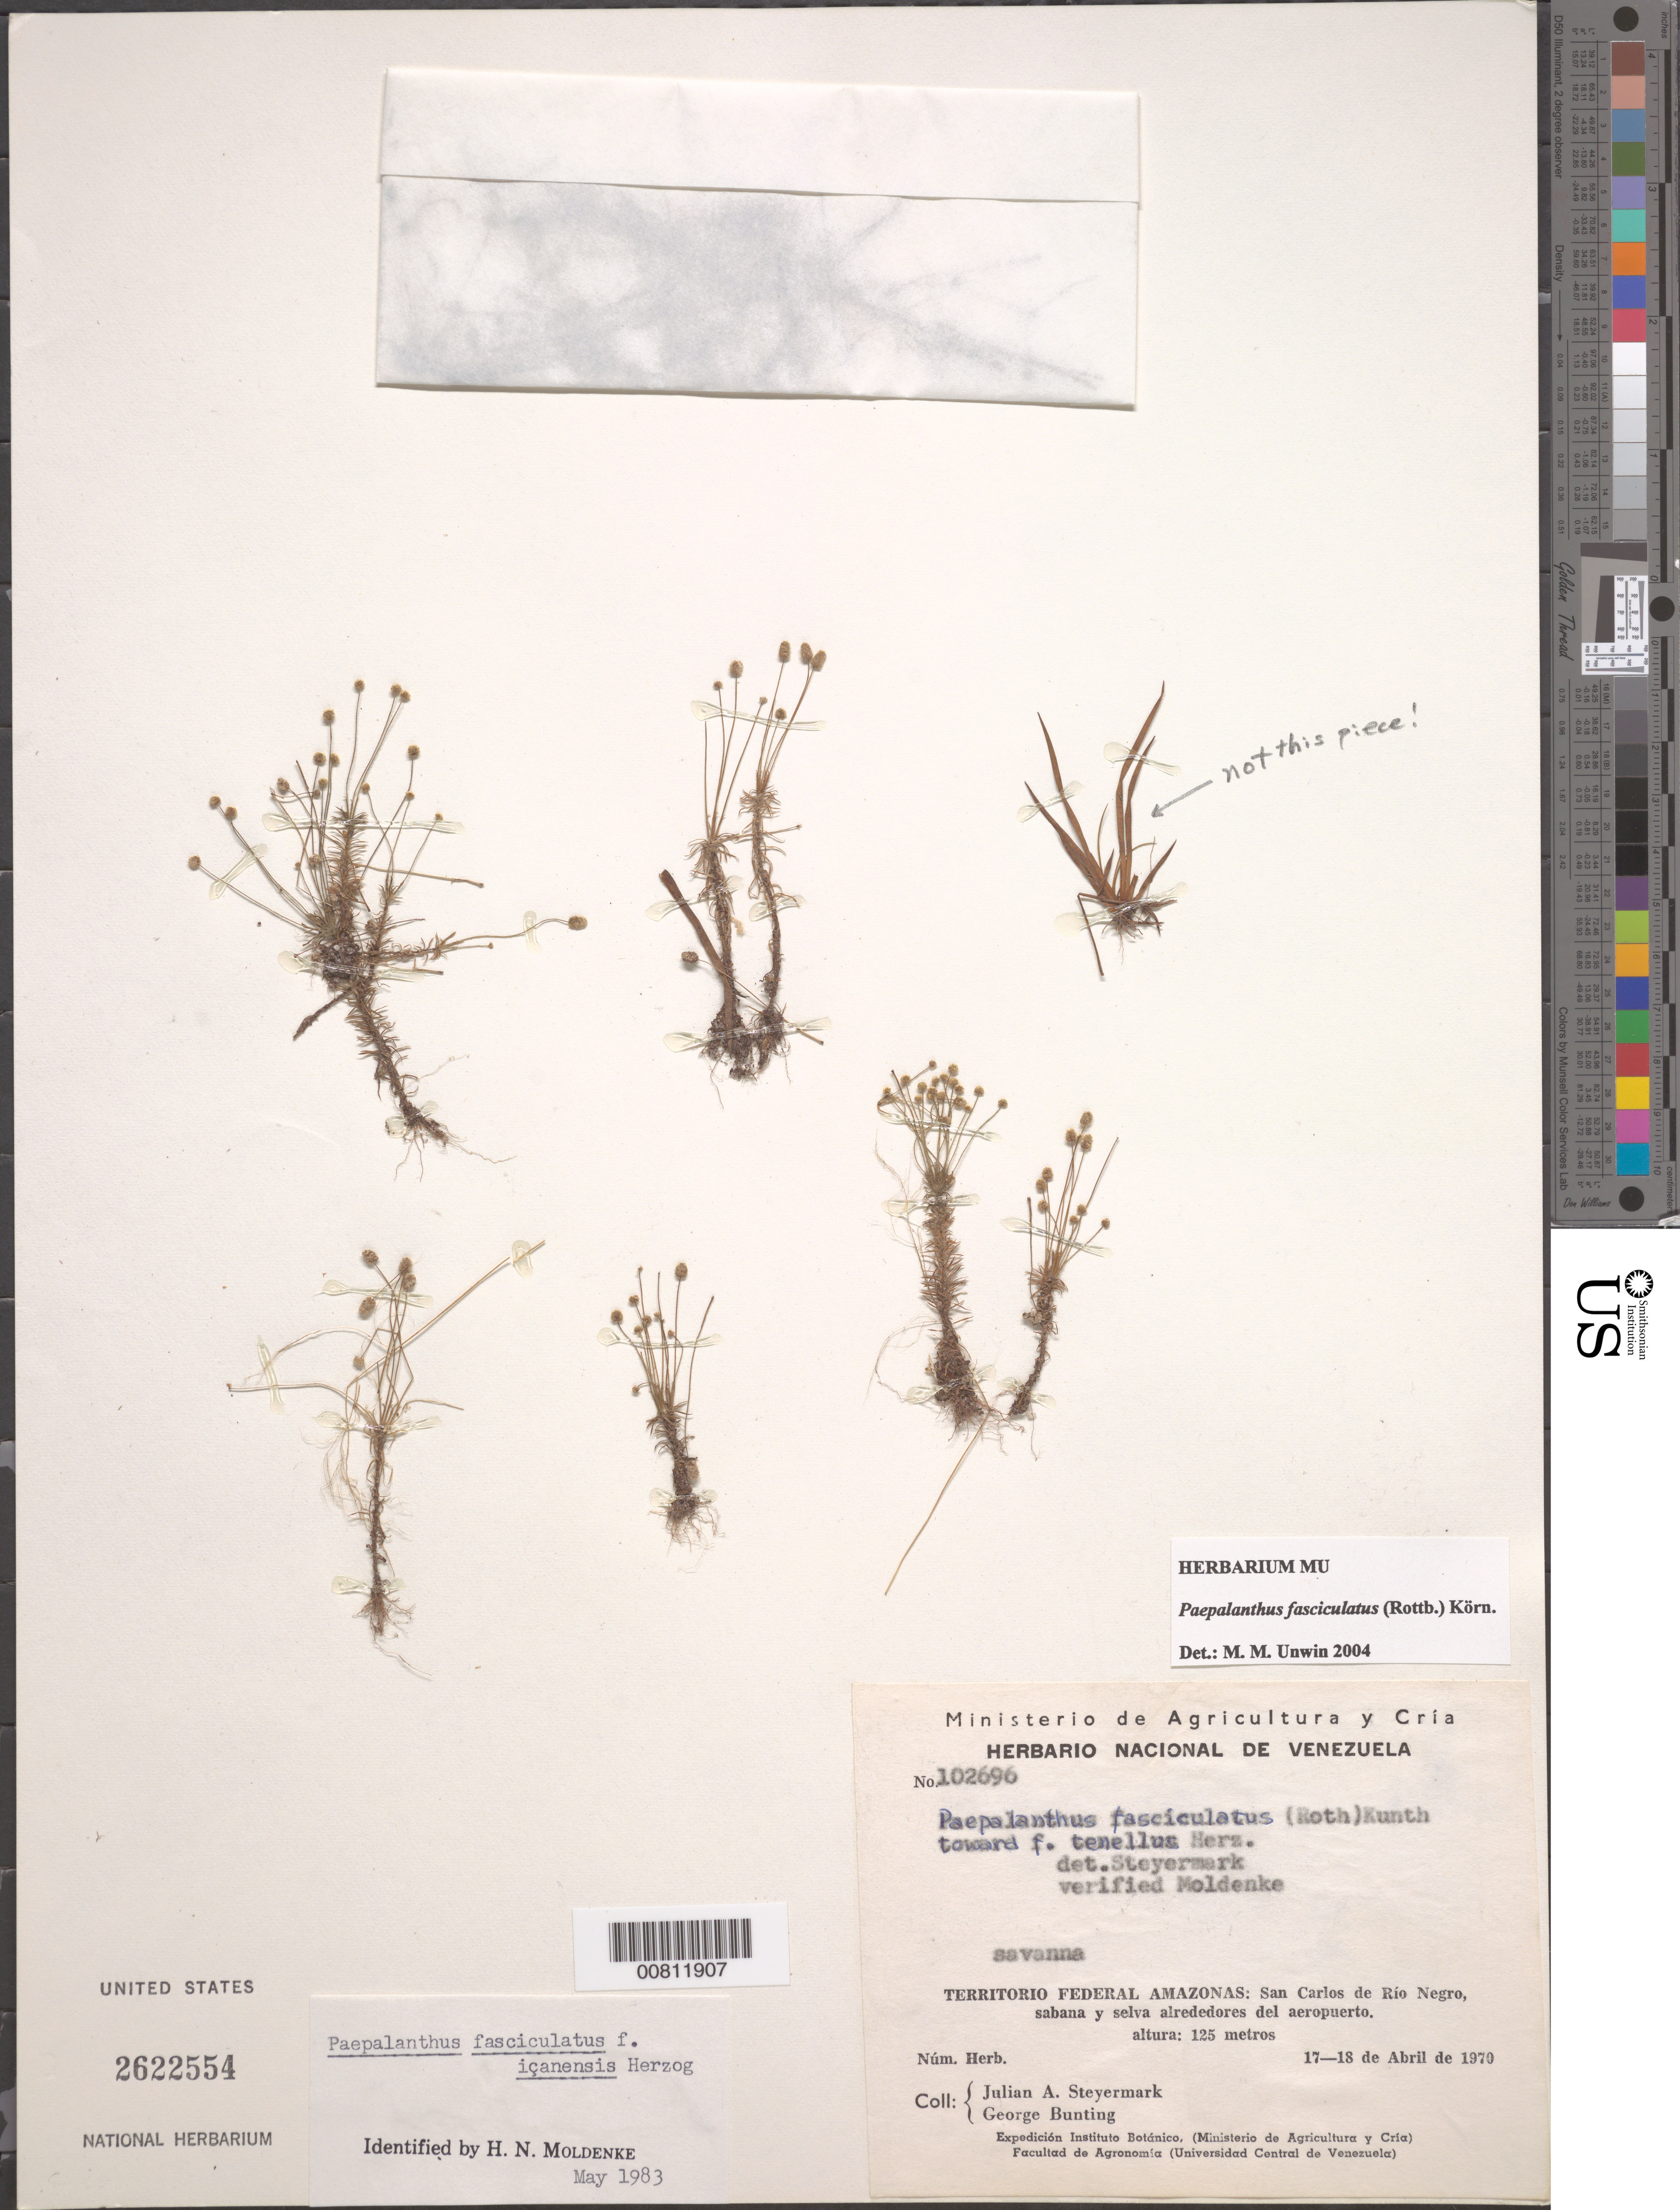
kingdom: Plantae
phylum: Tracheophyta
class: Liliopsida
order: Poales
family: Eriocaulaceae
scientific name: Giuliettia fasciculata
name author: (Rottb.) Andrino & Sano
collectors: J. Steyermark & G. S. Bunting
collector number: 102696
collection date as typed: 17-Apr-70 to 18-Apr-70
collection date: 1970-04-17/1970-04-18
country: Venezuela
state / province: Amazonas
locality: San Carlos de Río Negro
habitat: Sabana y selva alrededores del aeropuerto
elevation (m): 125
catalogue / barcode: US 2622554